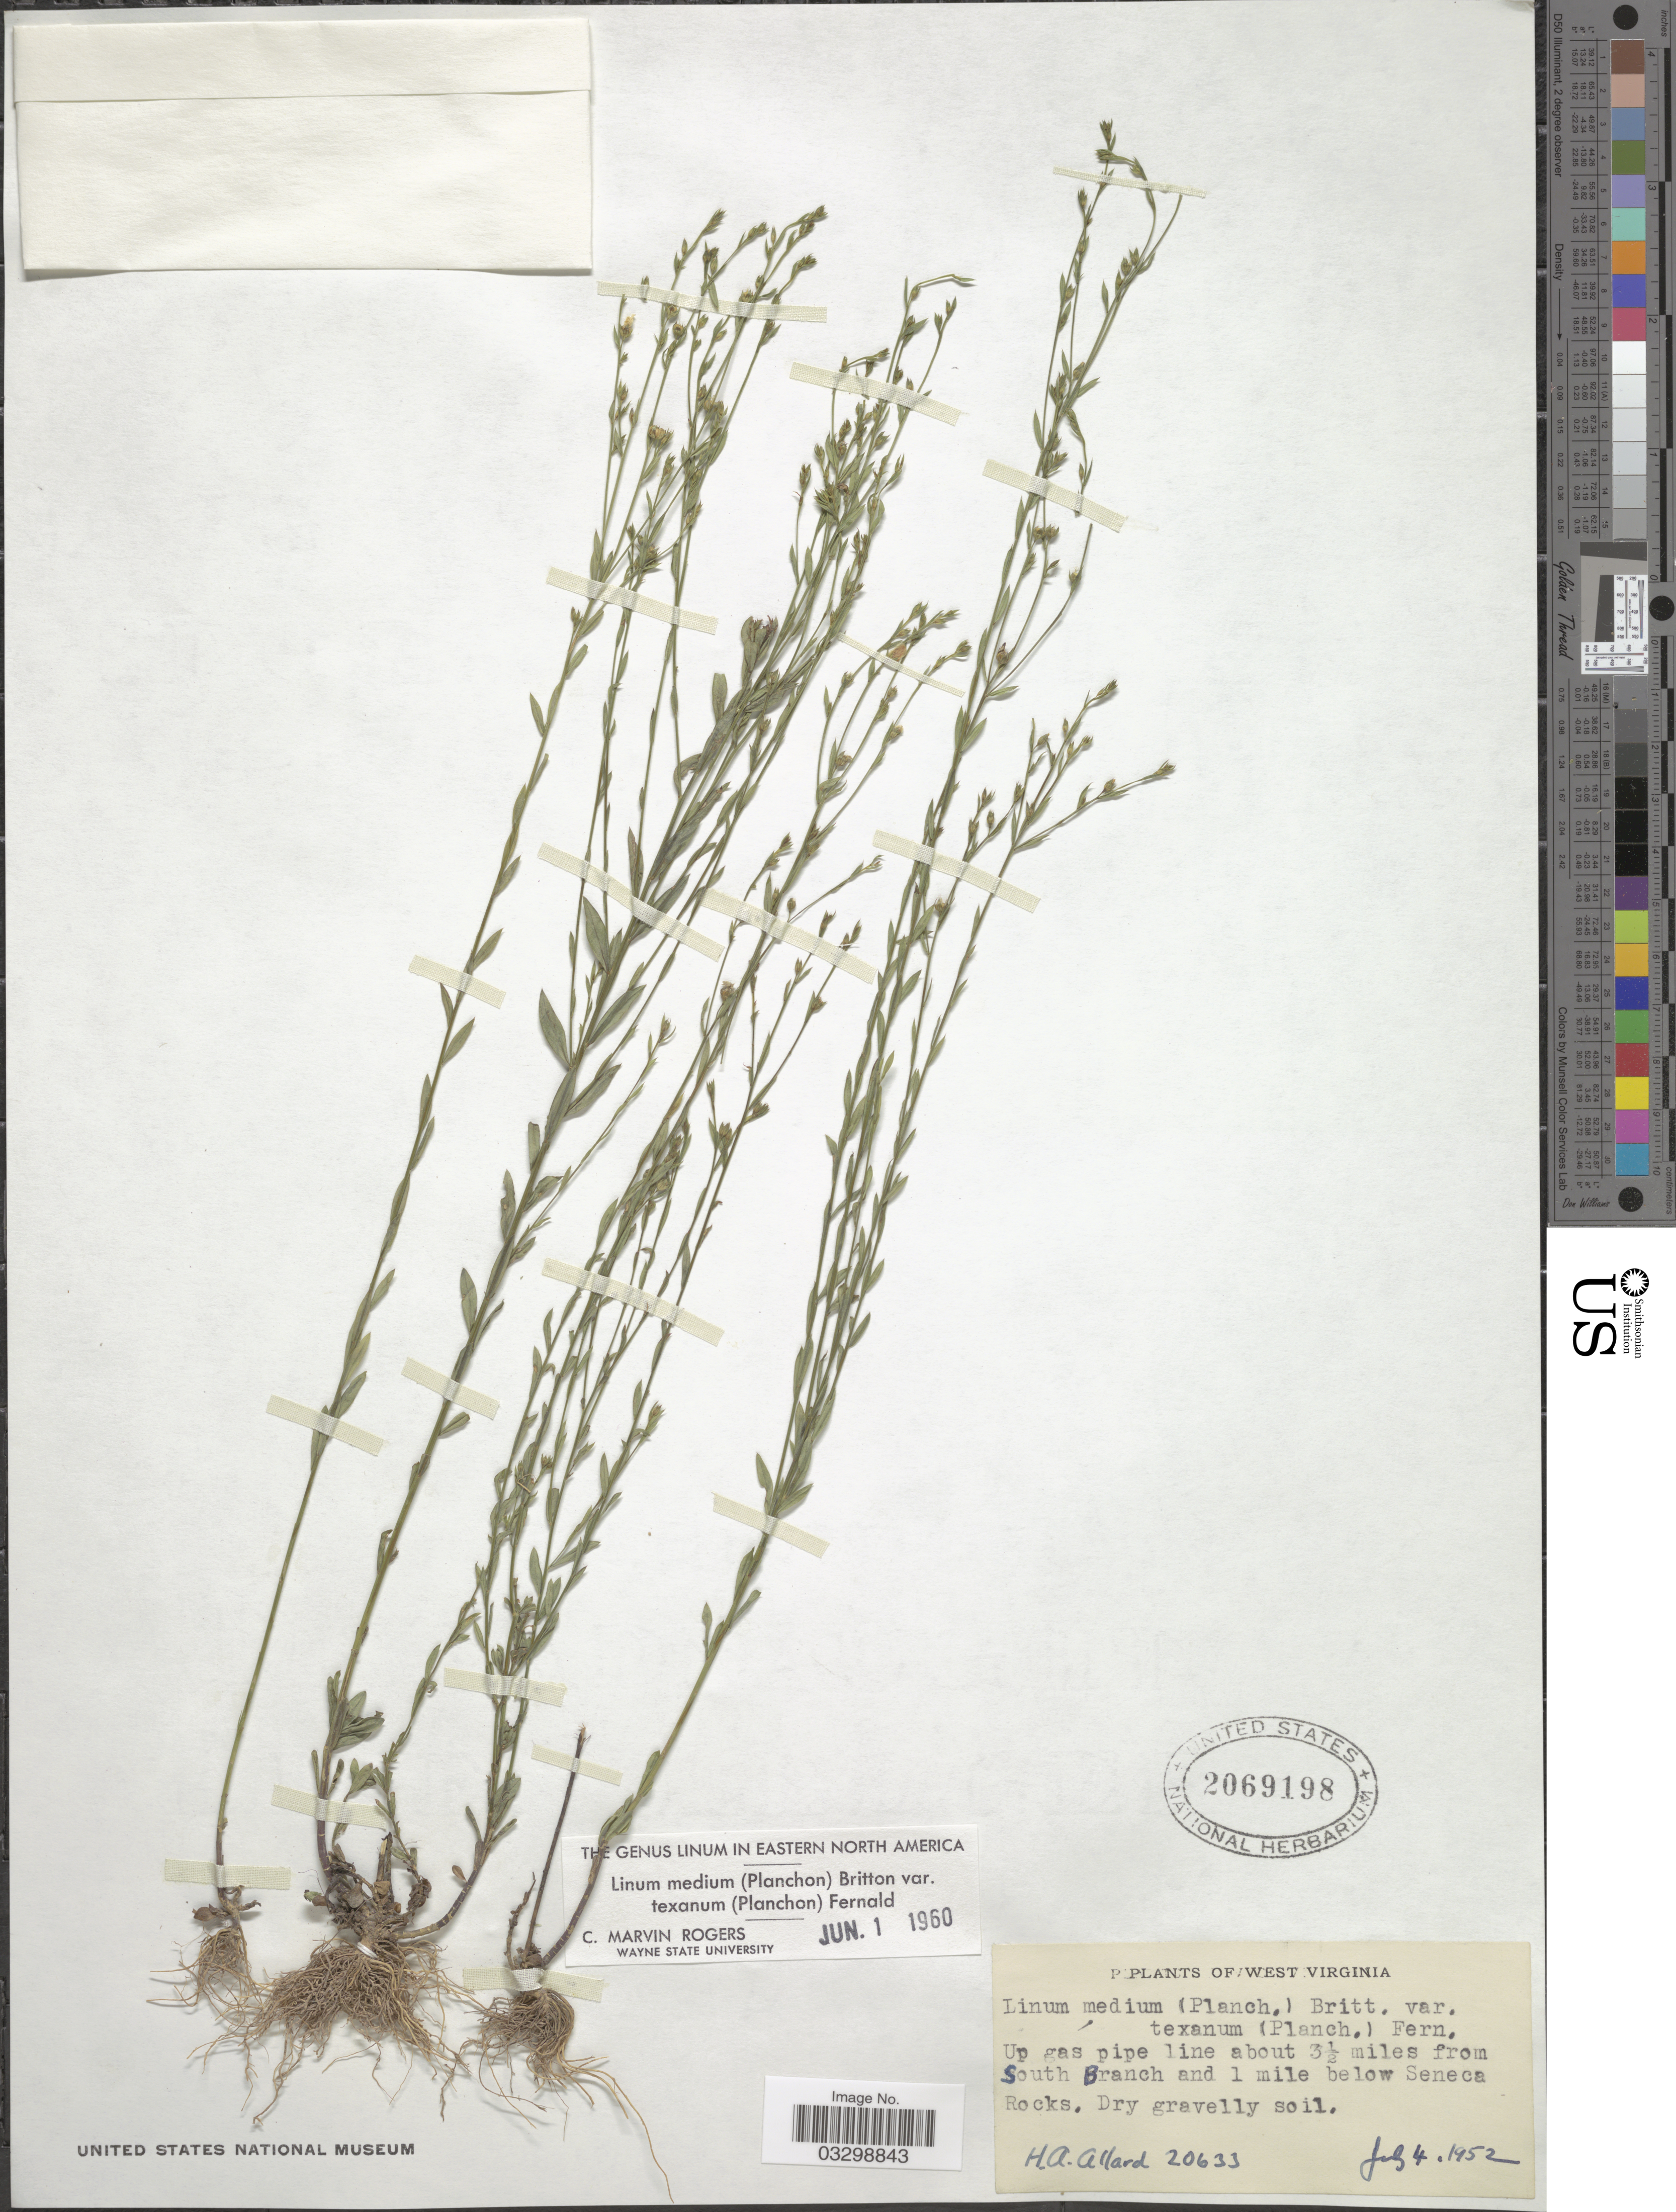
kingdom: Plantae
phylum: Tracheophyta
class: Magnoliopsida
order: Malpighiales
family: Linaceae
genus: Linum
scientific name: Linum medium var. texanum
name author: (Planch.) Fernald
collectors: H. A. Allard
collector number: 20633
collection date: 1952-07-04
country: United States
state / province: West Virginia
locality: Up gas pipe line about 3½ miles from South Branch and 1 mile below Seneca Rocks.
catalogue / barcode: US 2069198